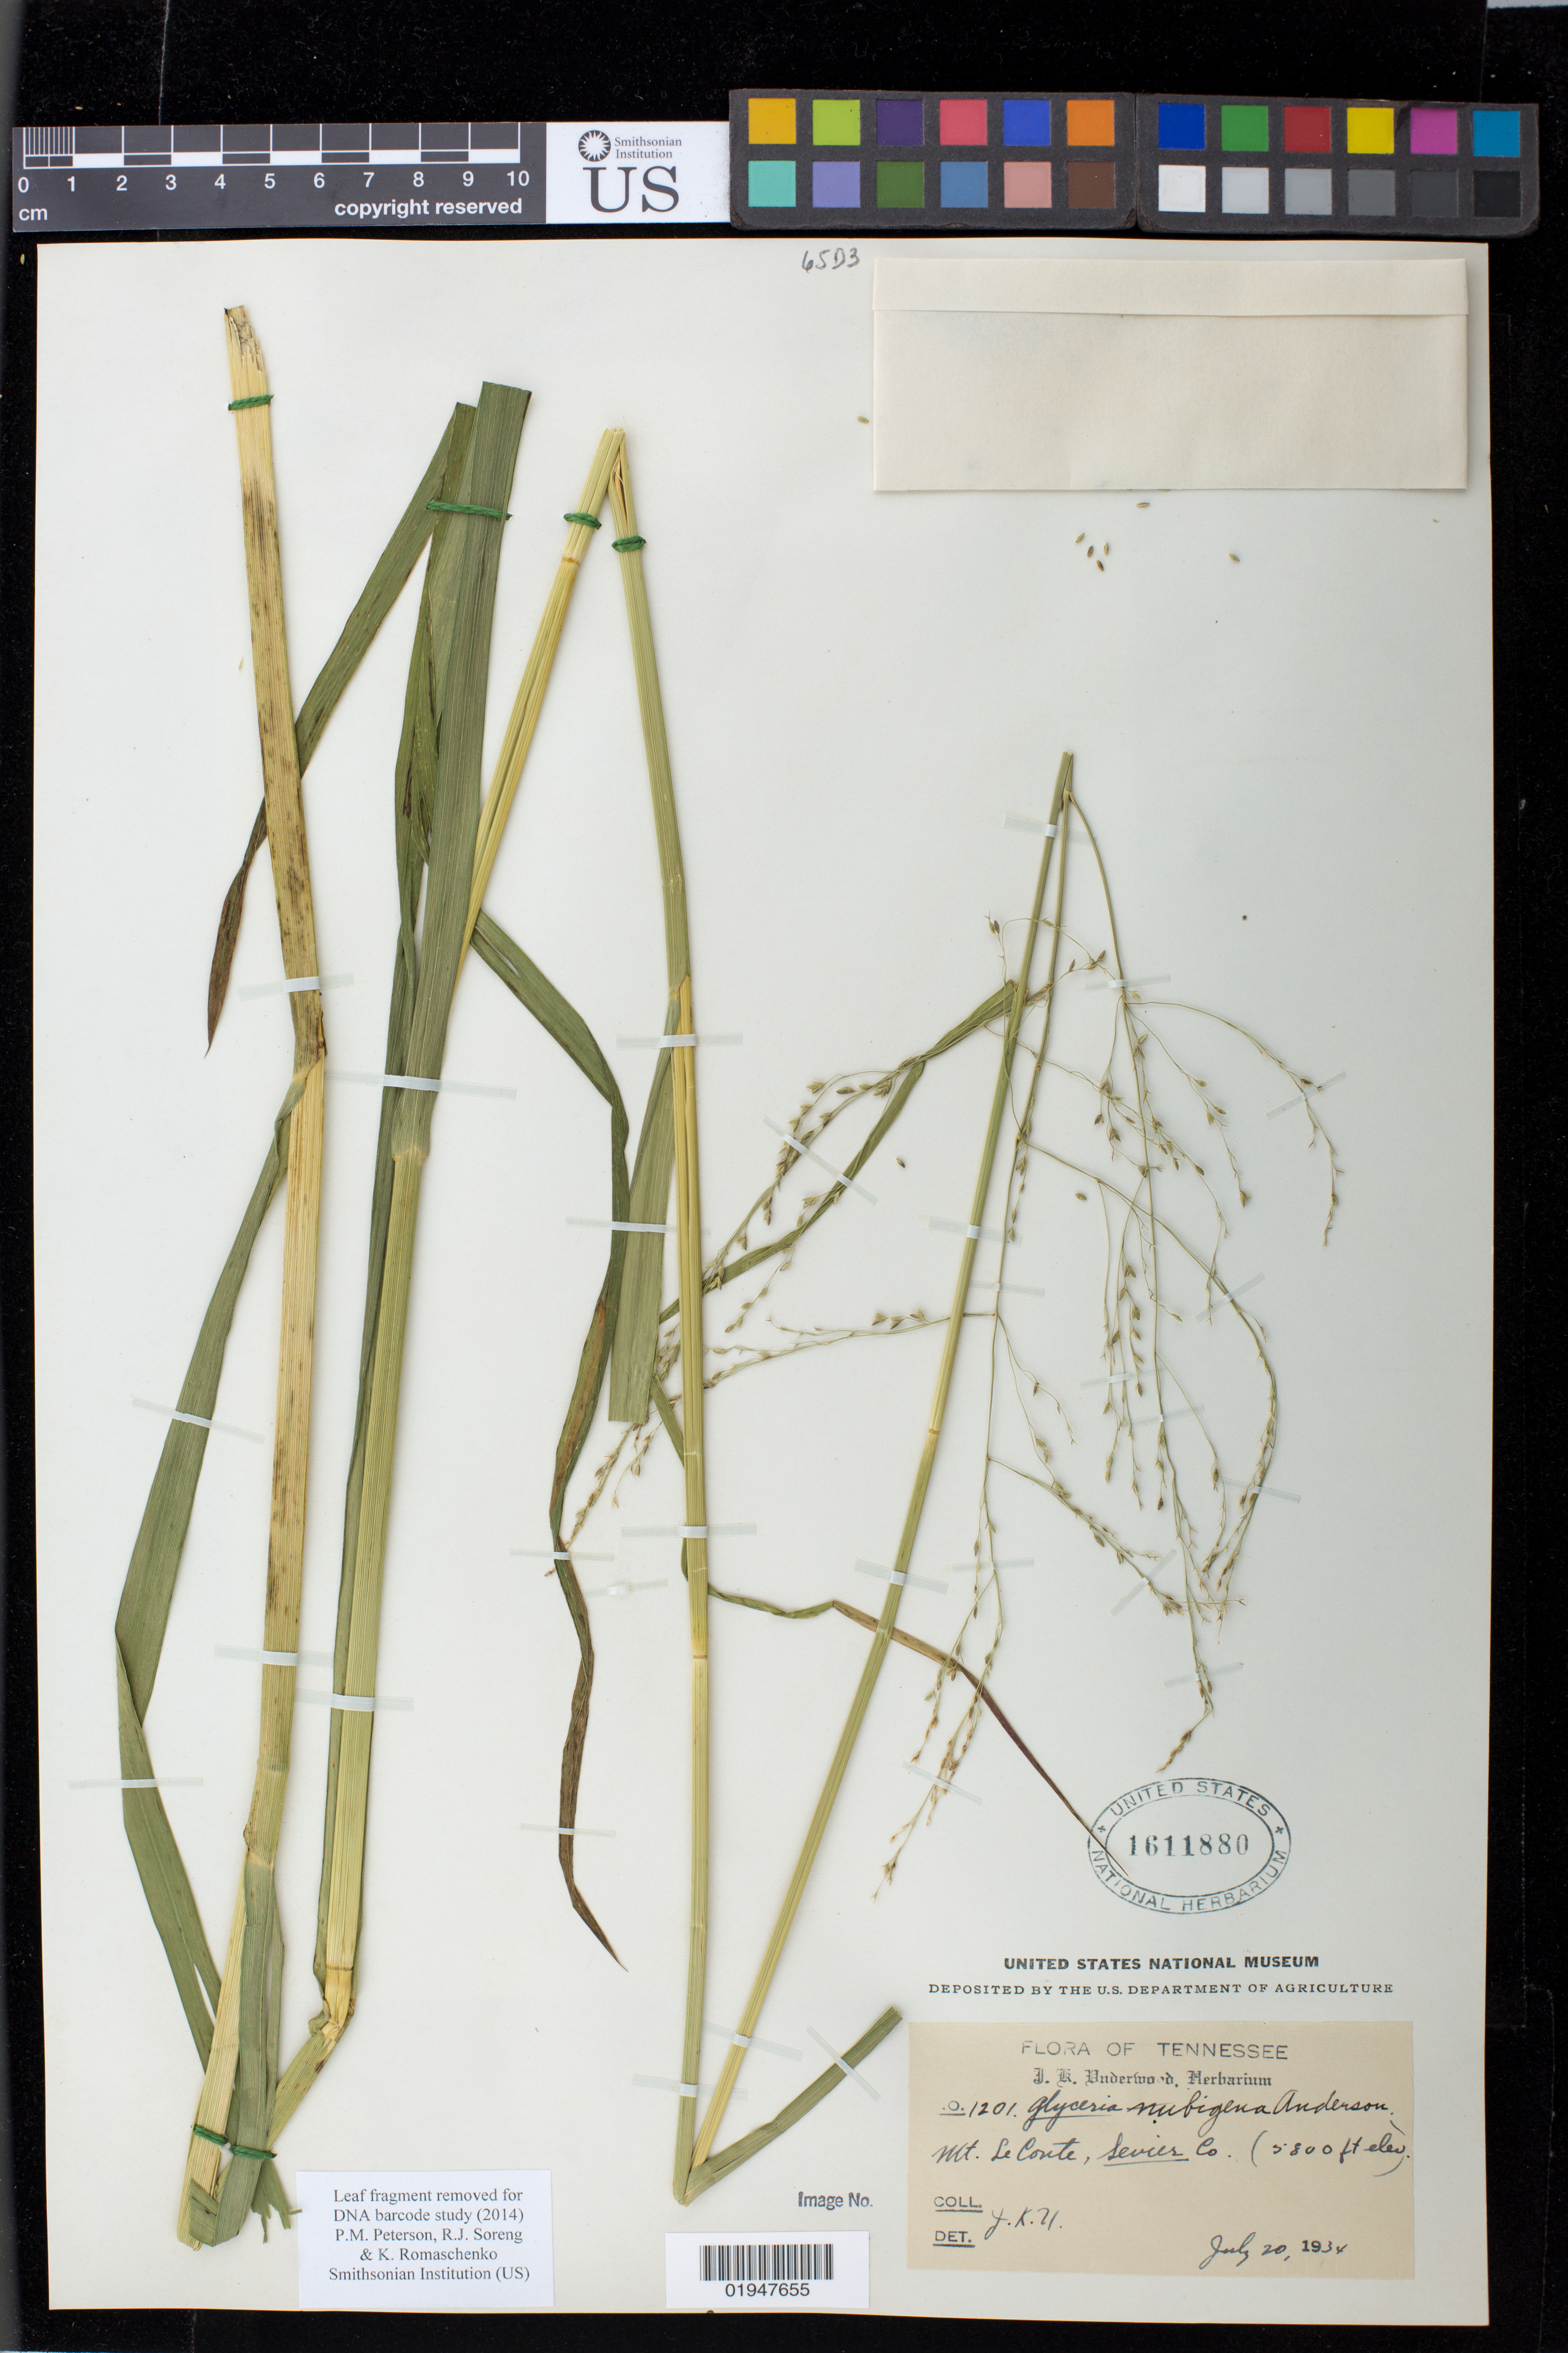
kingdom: Plantae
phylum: Tracheophyta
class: Liliopsida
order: Poales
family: Poaceae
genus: Glyceria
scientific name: Glyceria nubigena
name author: W.A. Anderson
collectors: J. K. Underwood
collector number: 1201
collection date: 1934-07-20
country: United States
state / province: Tennessee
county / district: Sevier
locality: Mt. Le Conte, Sevier Co.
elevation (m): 1768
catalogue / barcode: US 1611880